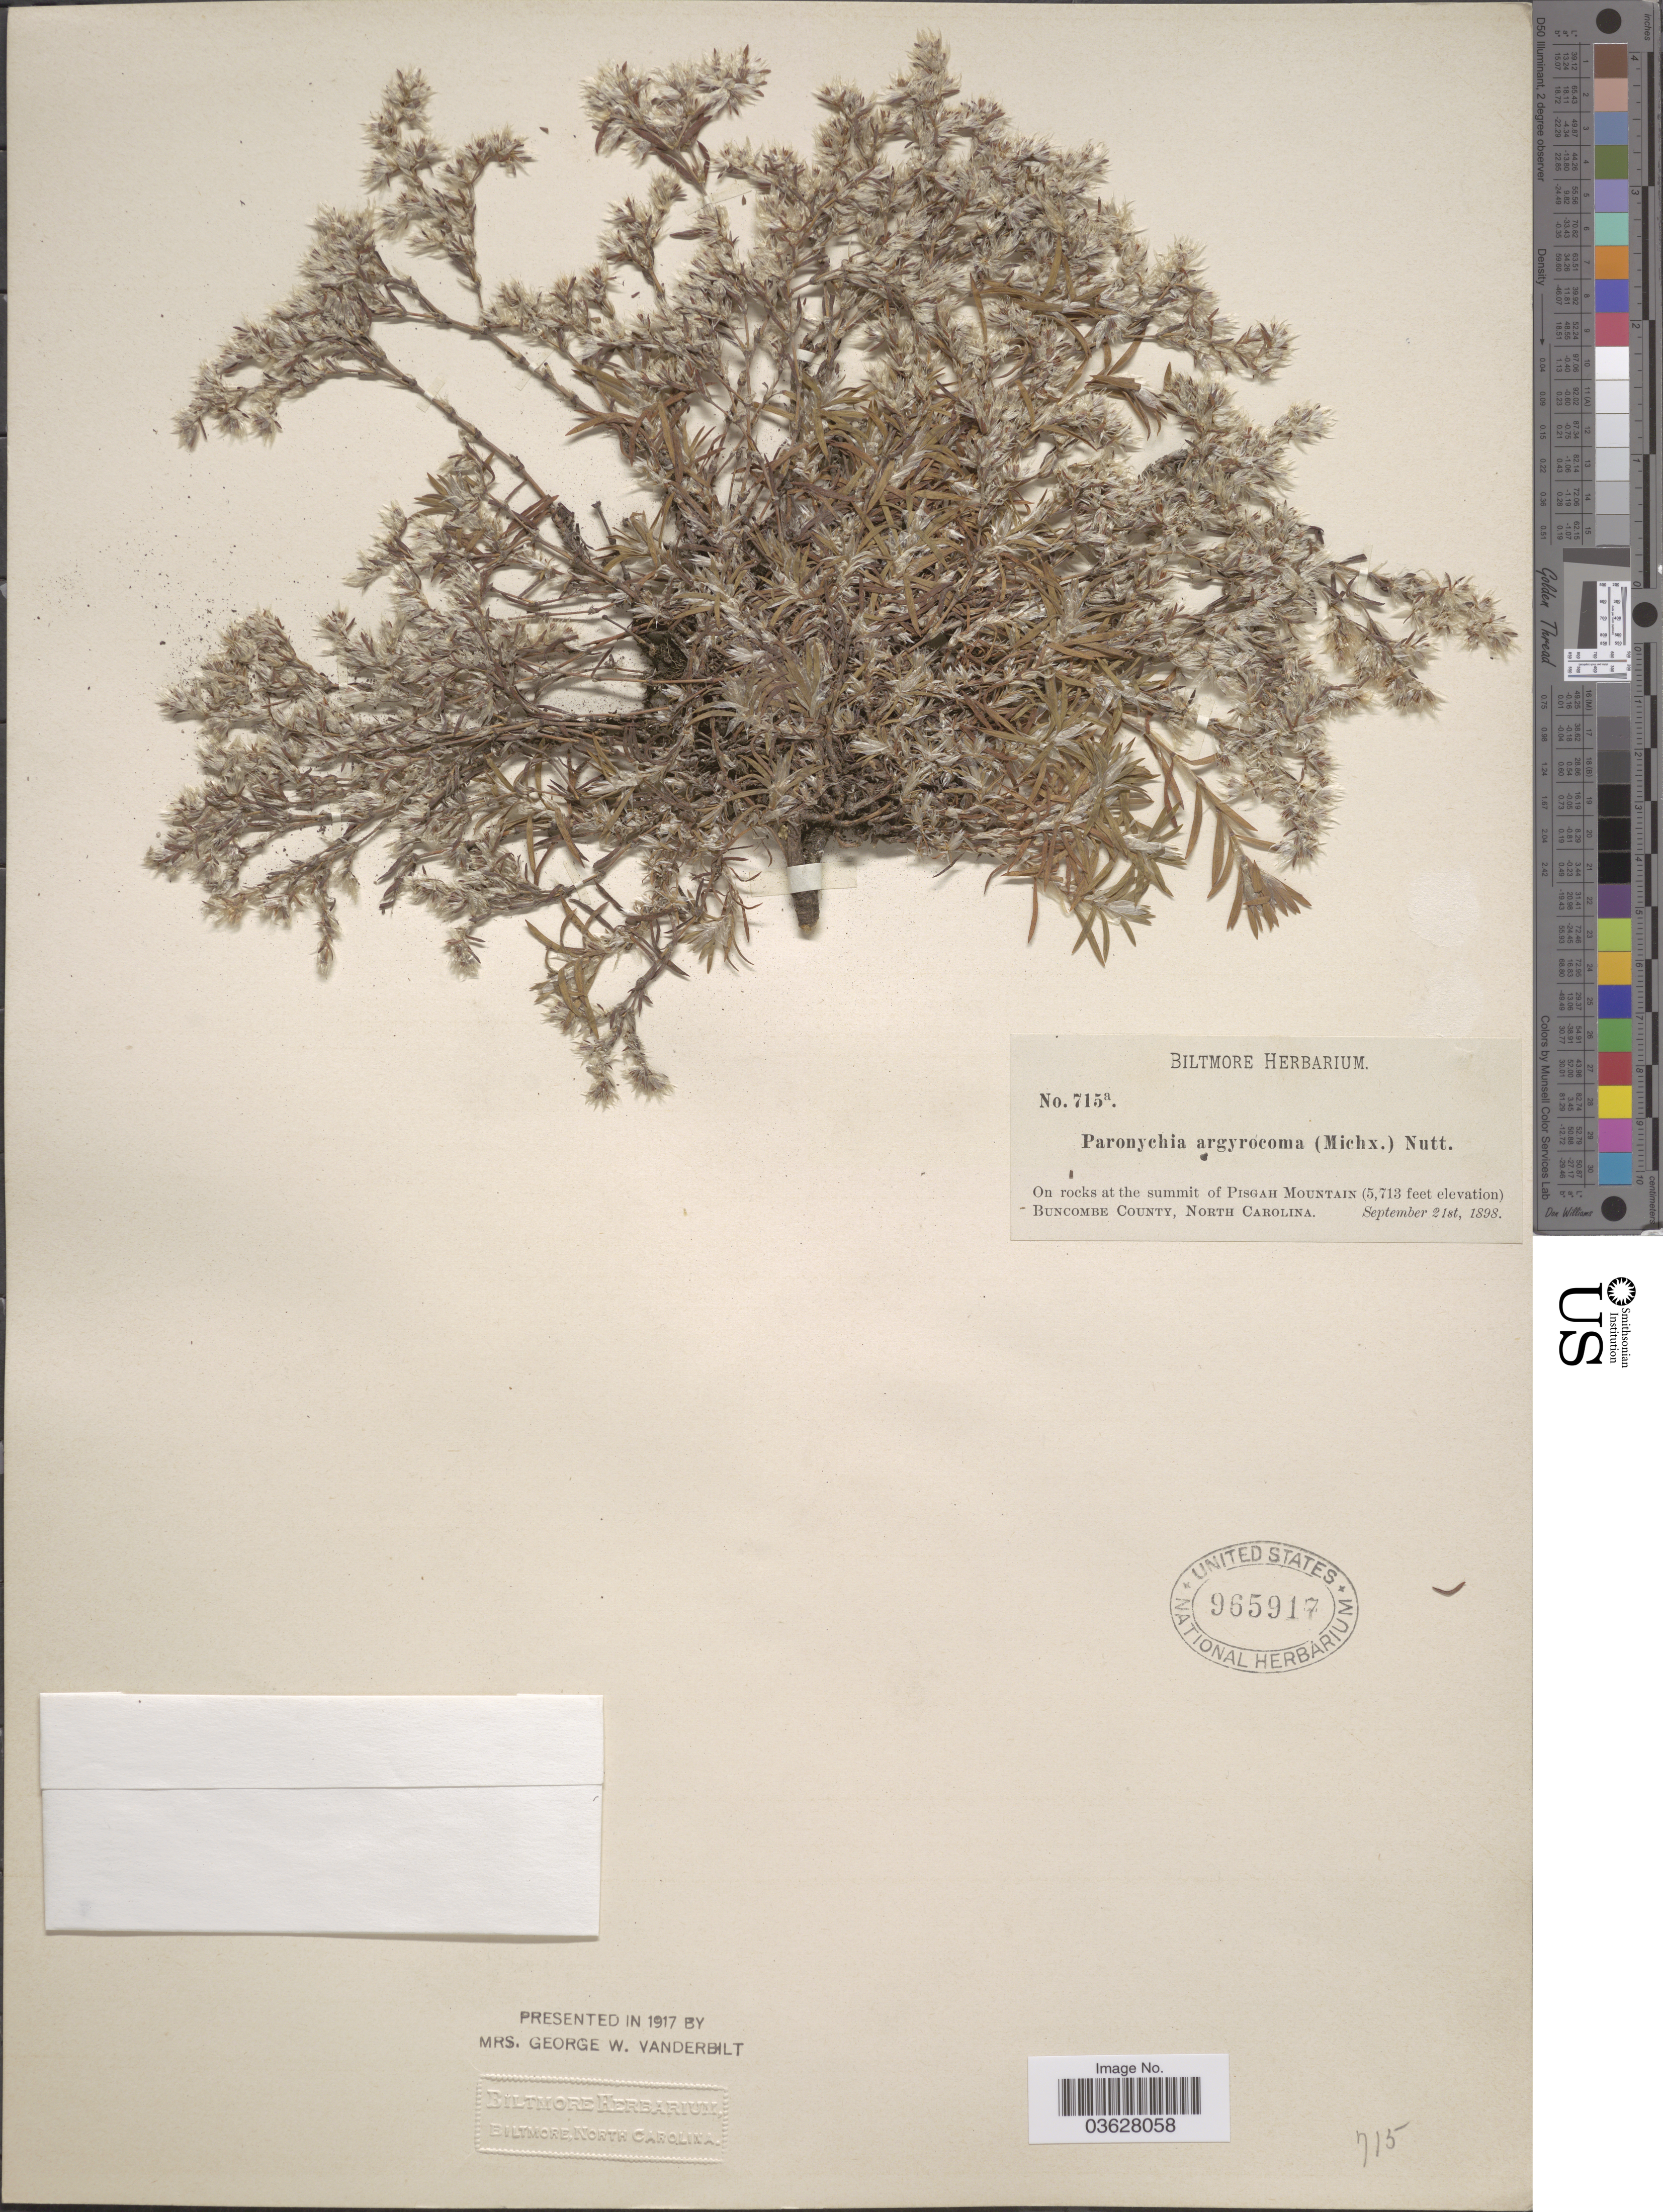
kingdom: Plantae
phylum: Tracheophyta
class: Magnoliopsida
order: Caryophyllales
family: Caryophyllaceae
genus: Paronychia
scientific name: Paronychia argyrocoma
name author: (Michx.) Nutt.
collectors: ex herb. Biltmore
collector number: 715a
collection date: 1898-09-21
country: United States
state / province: North Carolina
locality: Summit of Pisgah Mountain. Buncombe County.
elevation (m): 1741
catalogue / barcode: US 965917